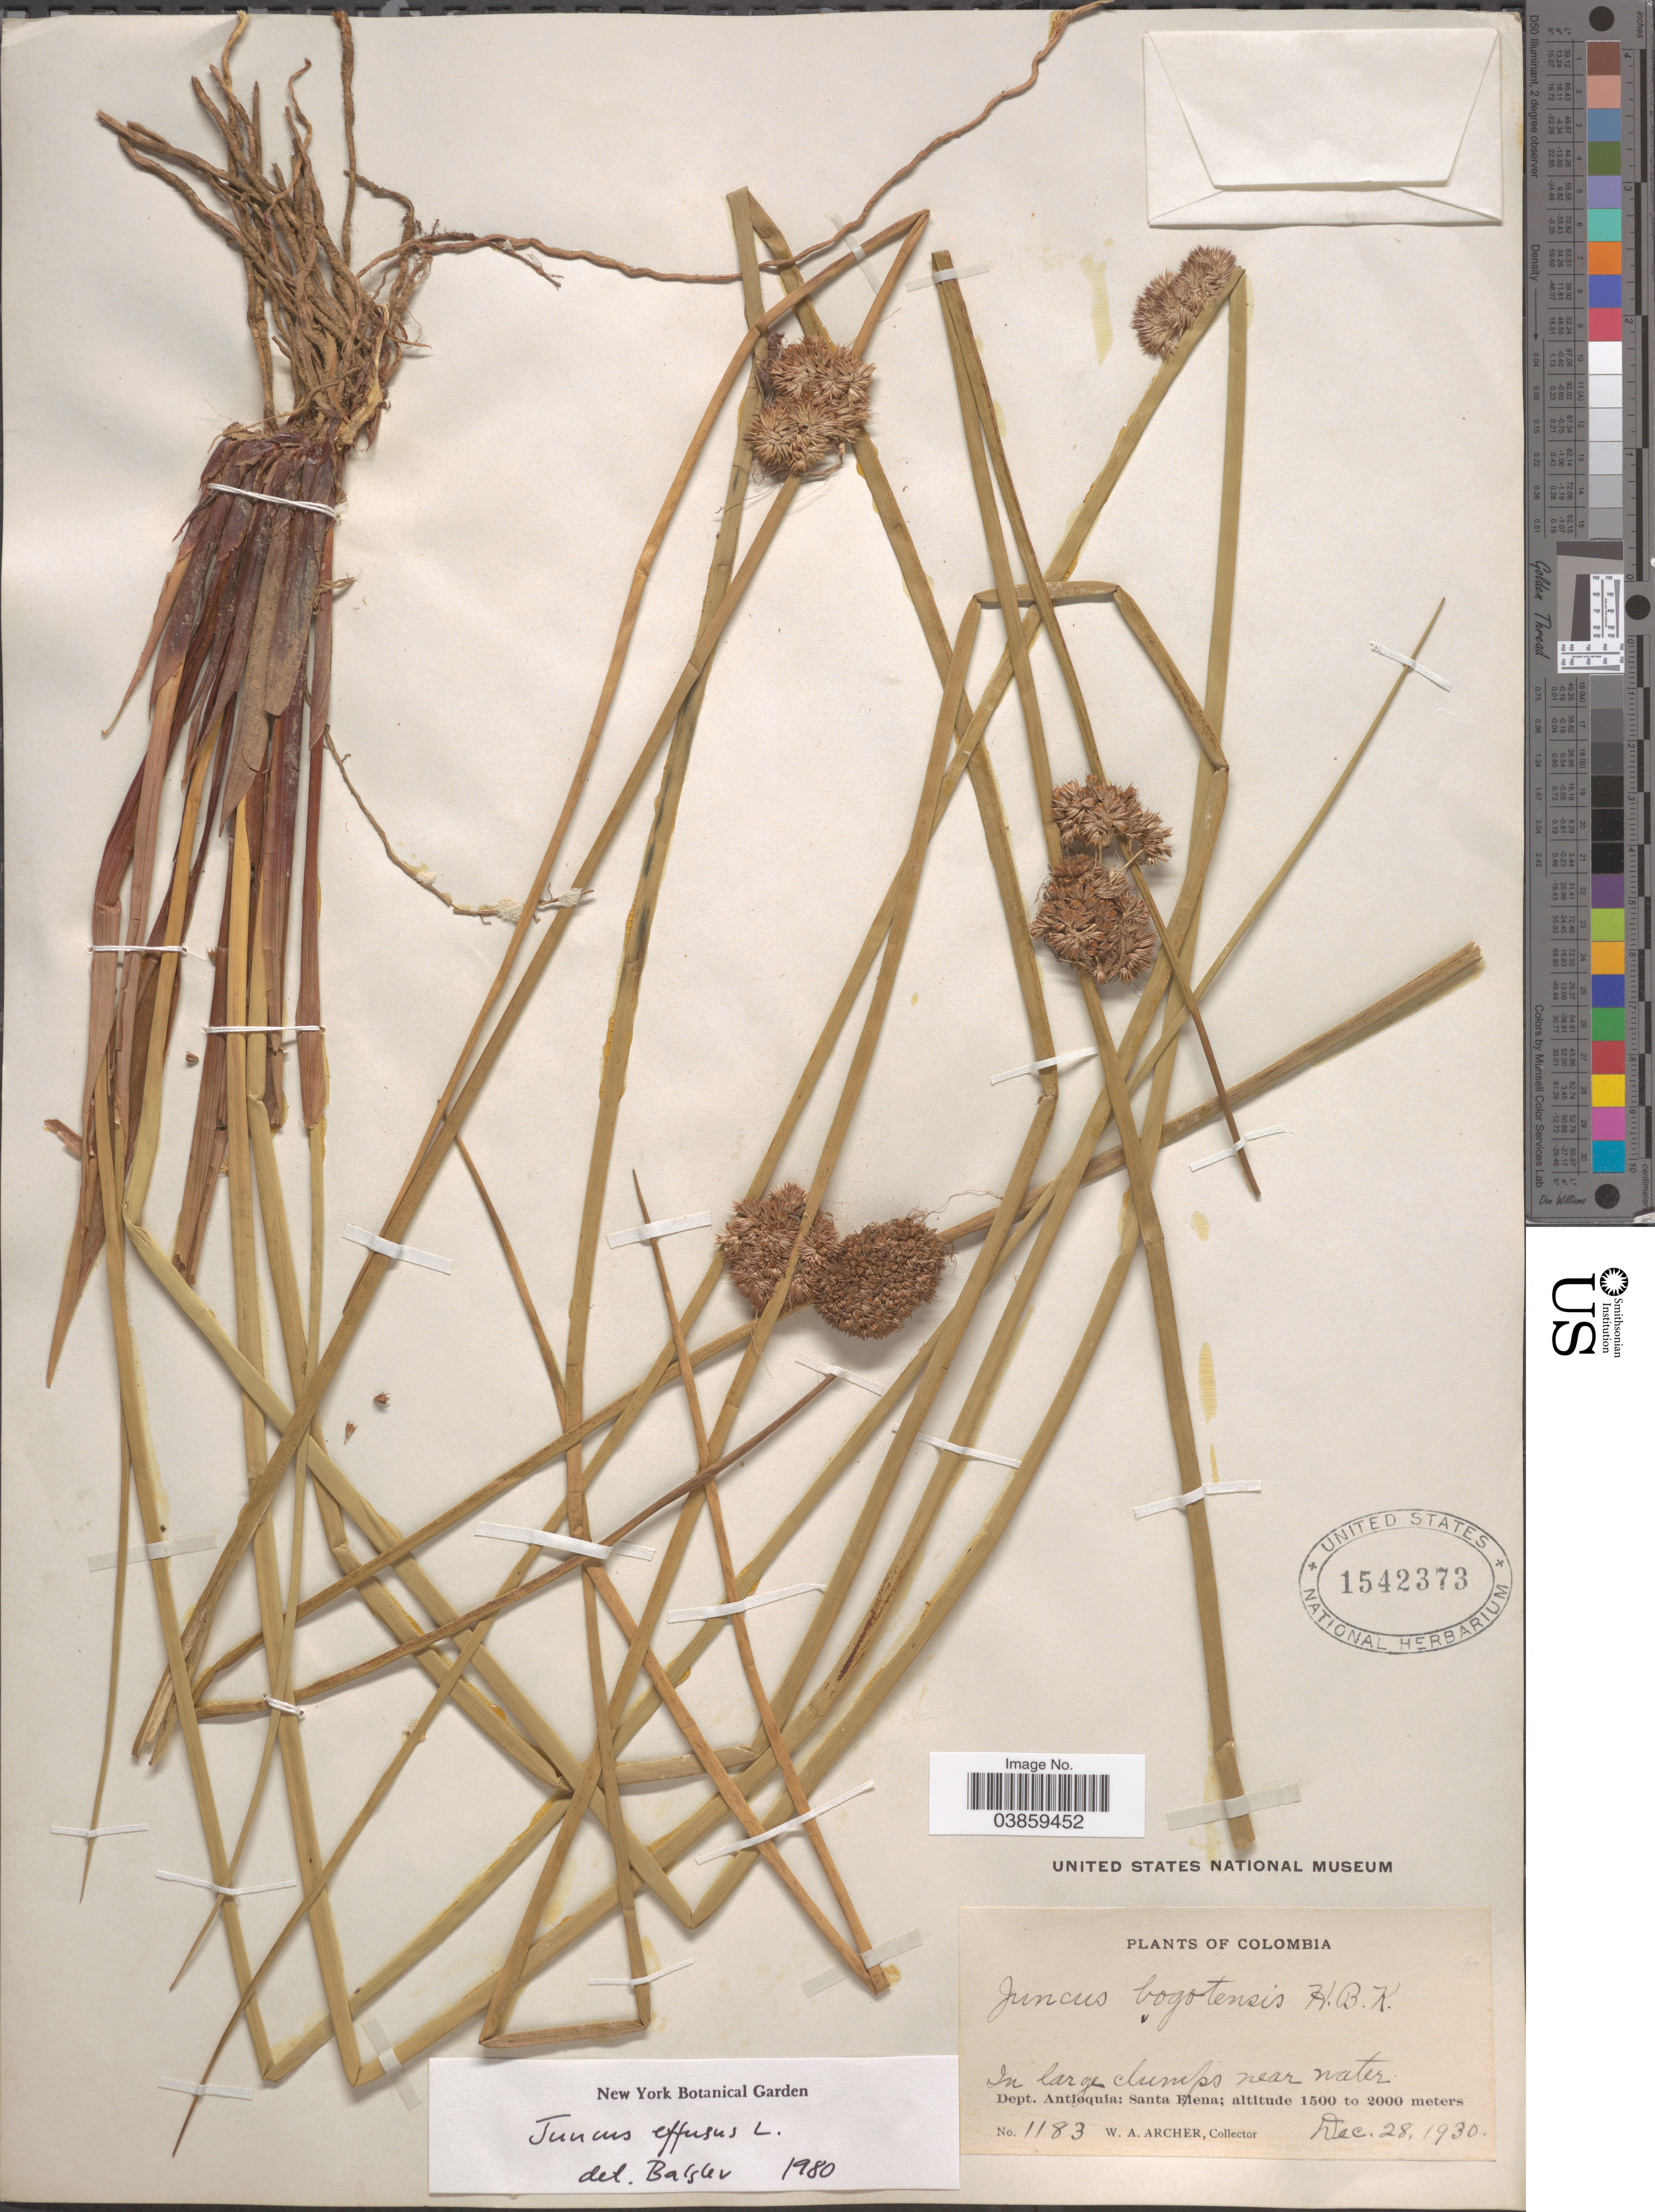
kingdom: Plantae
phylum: Tracheophyta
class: Liliopsida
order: Poales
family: Juncaceae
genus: Juncus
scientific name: Juncus effusus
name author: L.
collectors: W. Archer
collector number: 1183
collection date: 1930-12-28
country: Colombia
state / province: Antioquia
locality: Dept. Antioquia: Santa Elena.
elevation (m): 1500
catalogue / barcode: US 1542373